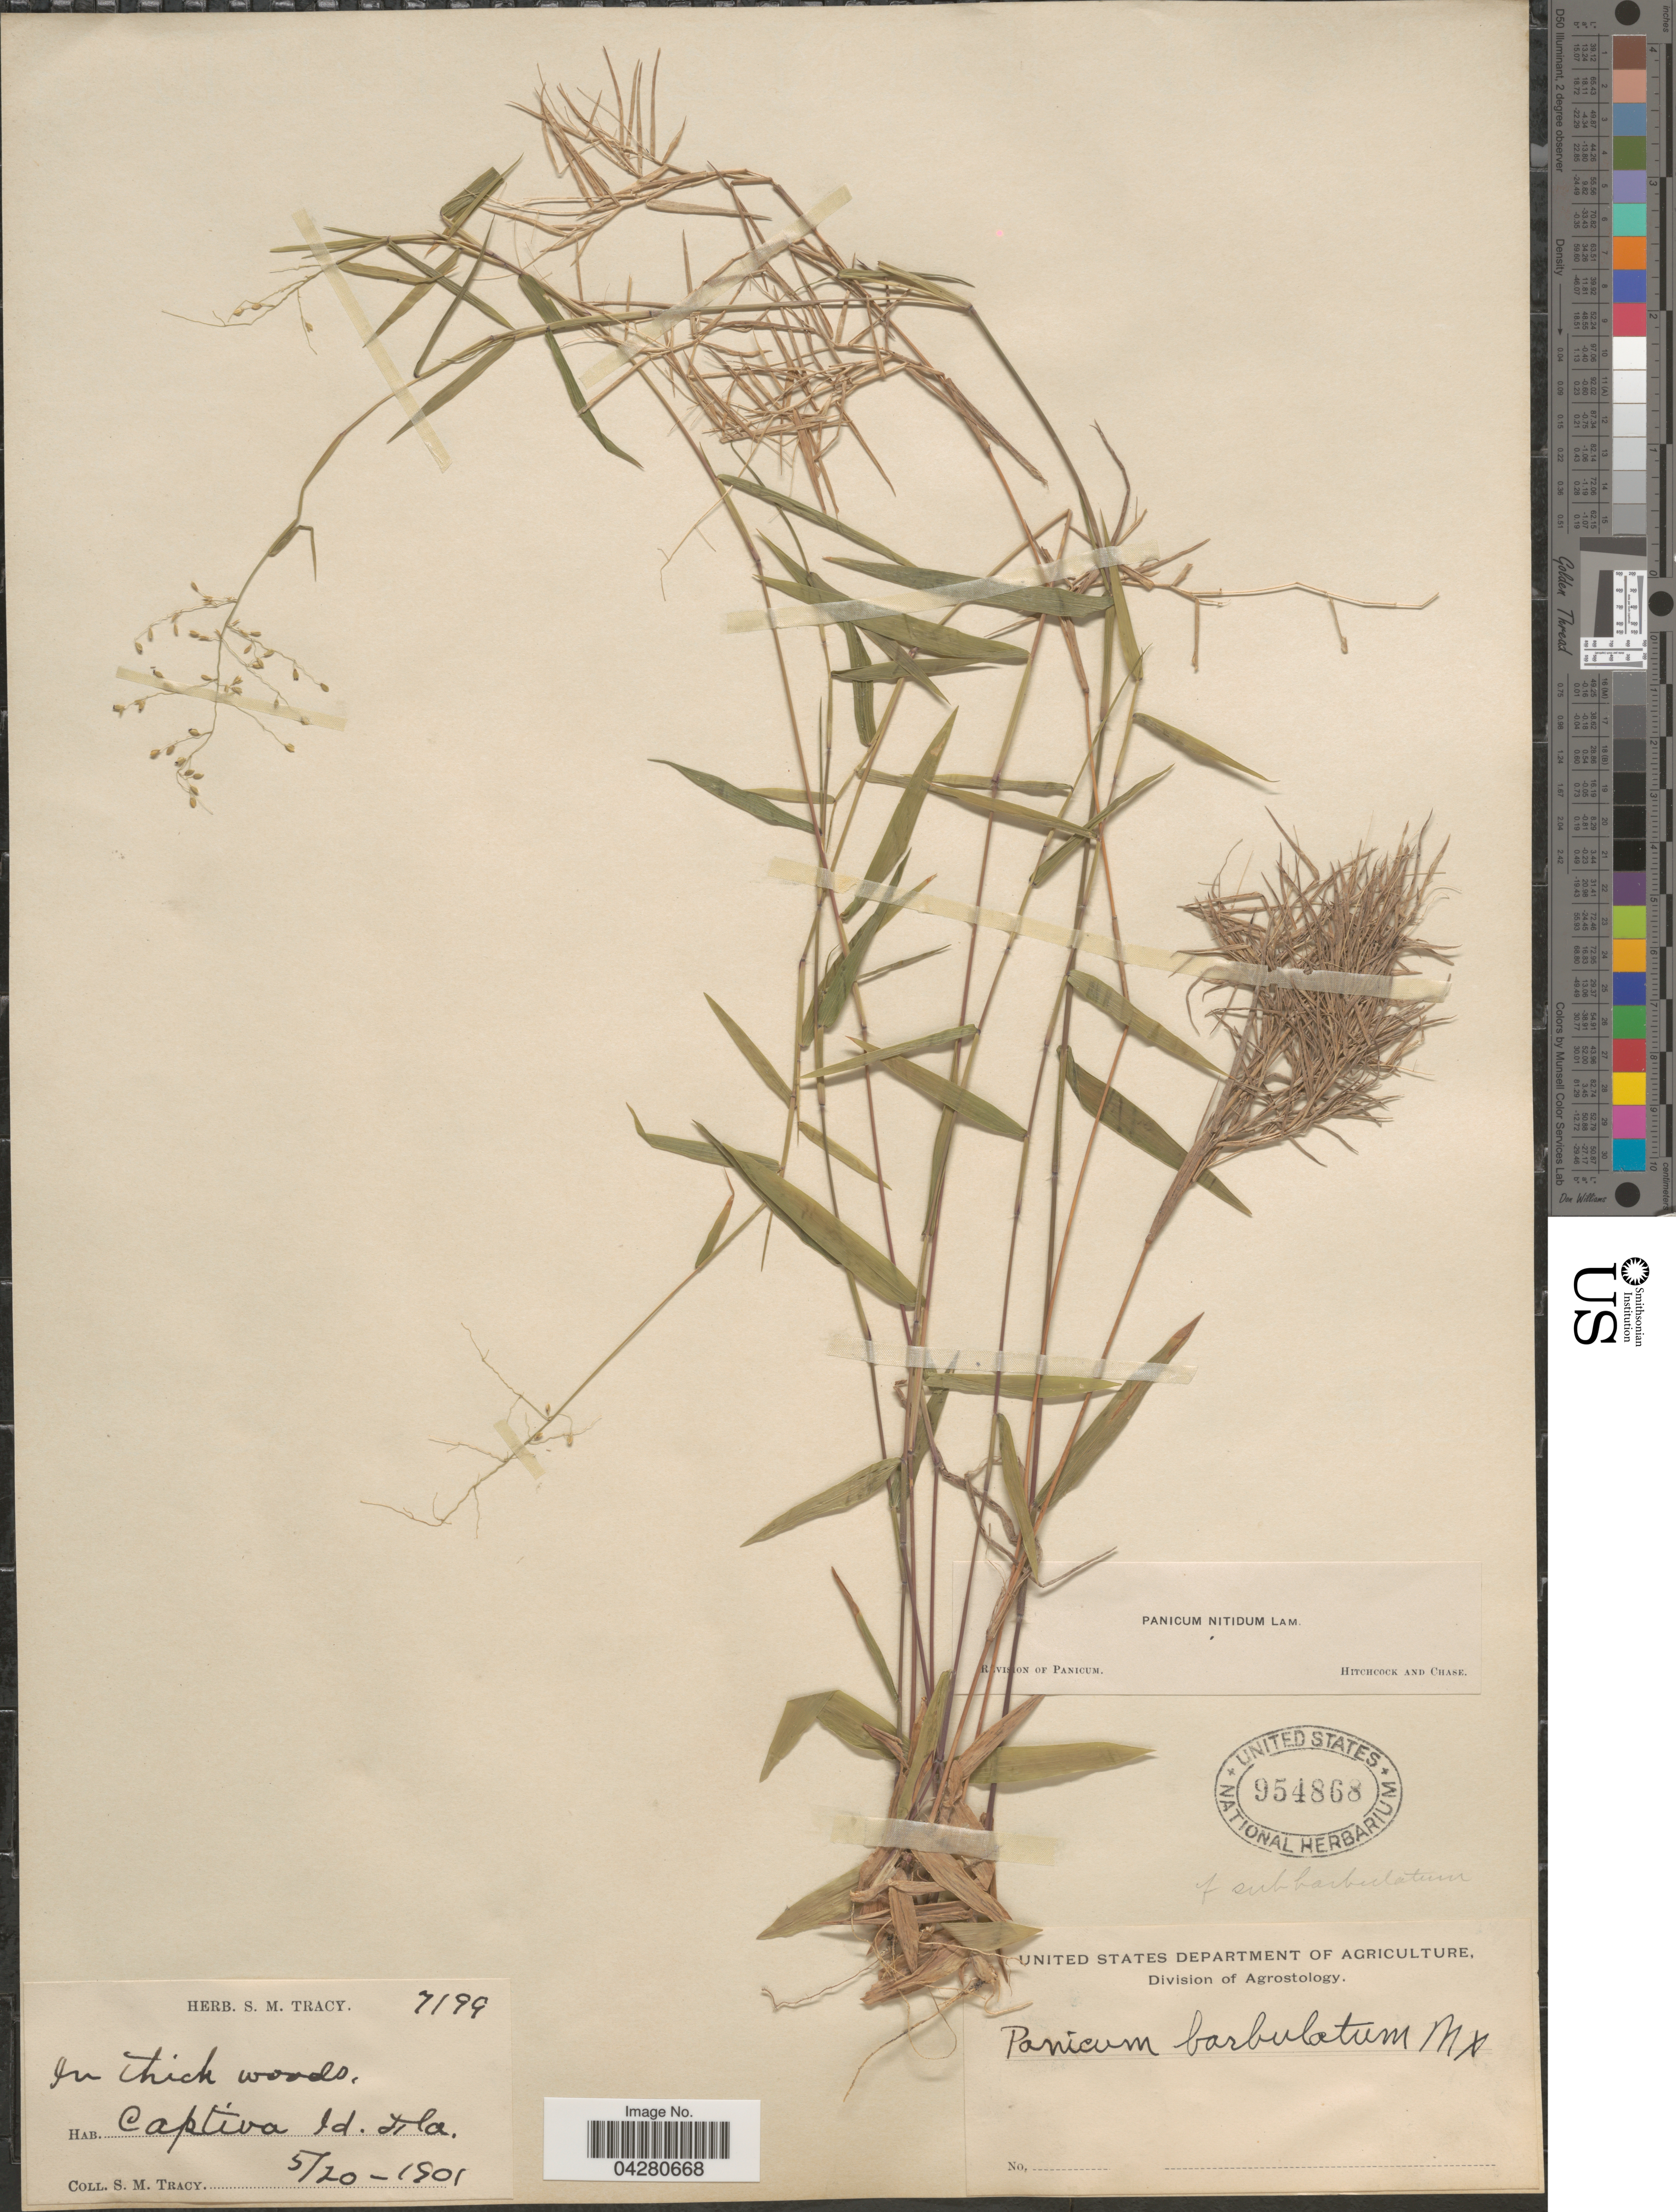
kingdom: Plantae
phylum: Tracheophyta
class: Liliopsida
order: Poales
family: Poaceae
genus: Dichanthelium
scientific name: Dichanthelium dichotomum var. dichotomum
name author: (L.) Gould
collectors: S. M. Tracy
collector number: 7199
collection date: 1901-05-20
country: United States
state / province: Florida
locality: Captiva Id.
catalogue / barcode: US 954868